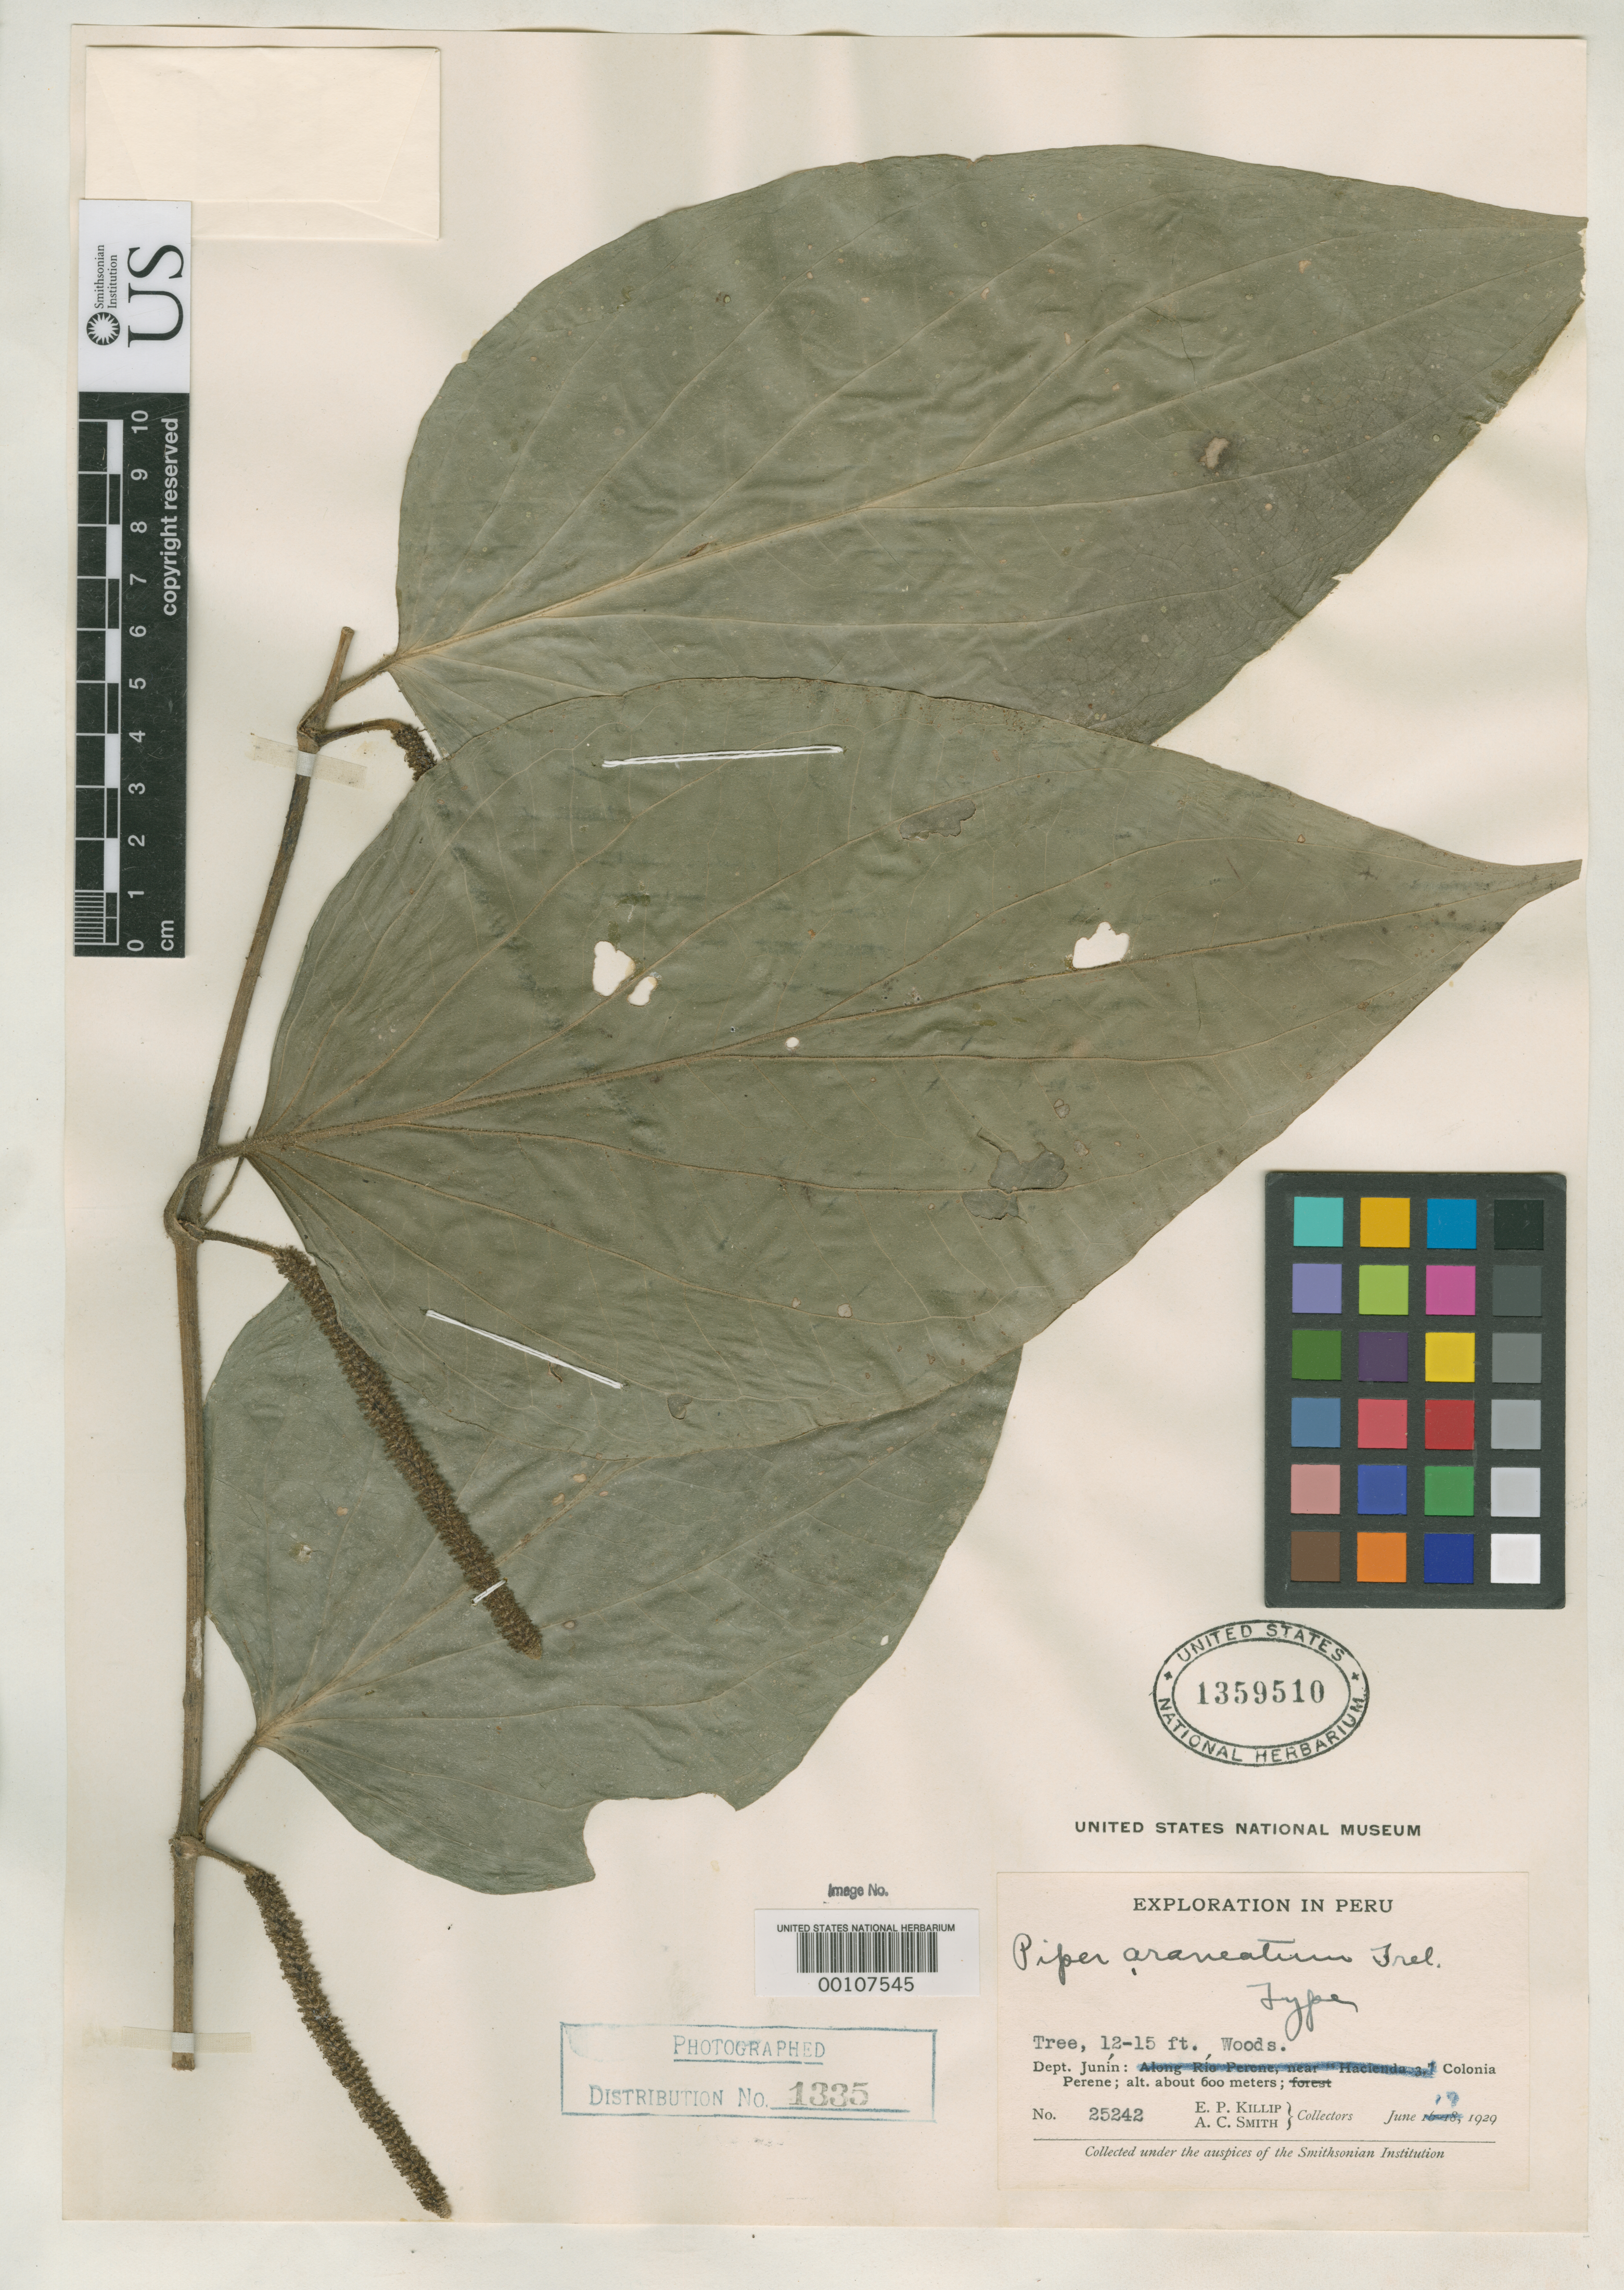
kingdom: Plantae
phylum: Tracheophyta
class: Magnoliopsida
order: Piperales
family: Piperaceae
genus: Piper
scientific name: Piper araneatum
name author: Trel. in J.F. Macbr.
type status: Holotype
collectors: E. P. Killip & A. C. Smith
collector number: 25242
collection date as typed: Jun 1929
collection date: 1929-06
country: Peru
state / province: Junín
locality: Colonia Perene.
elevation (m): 680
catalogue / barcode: US 1359510